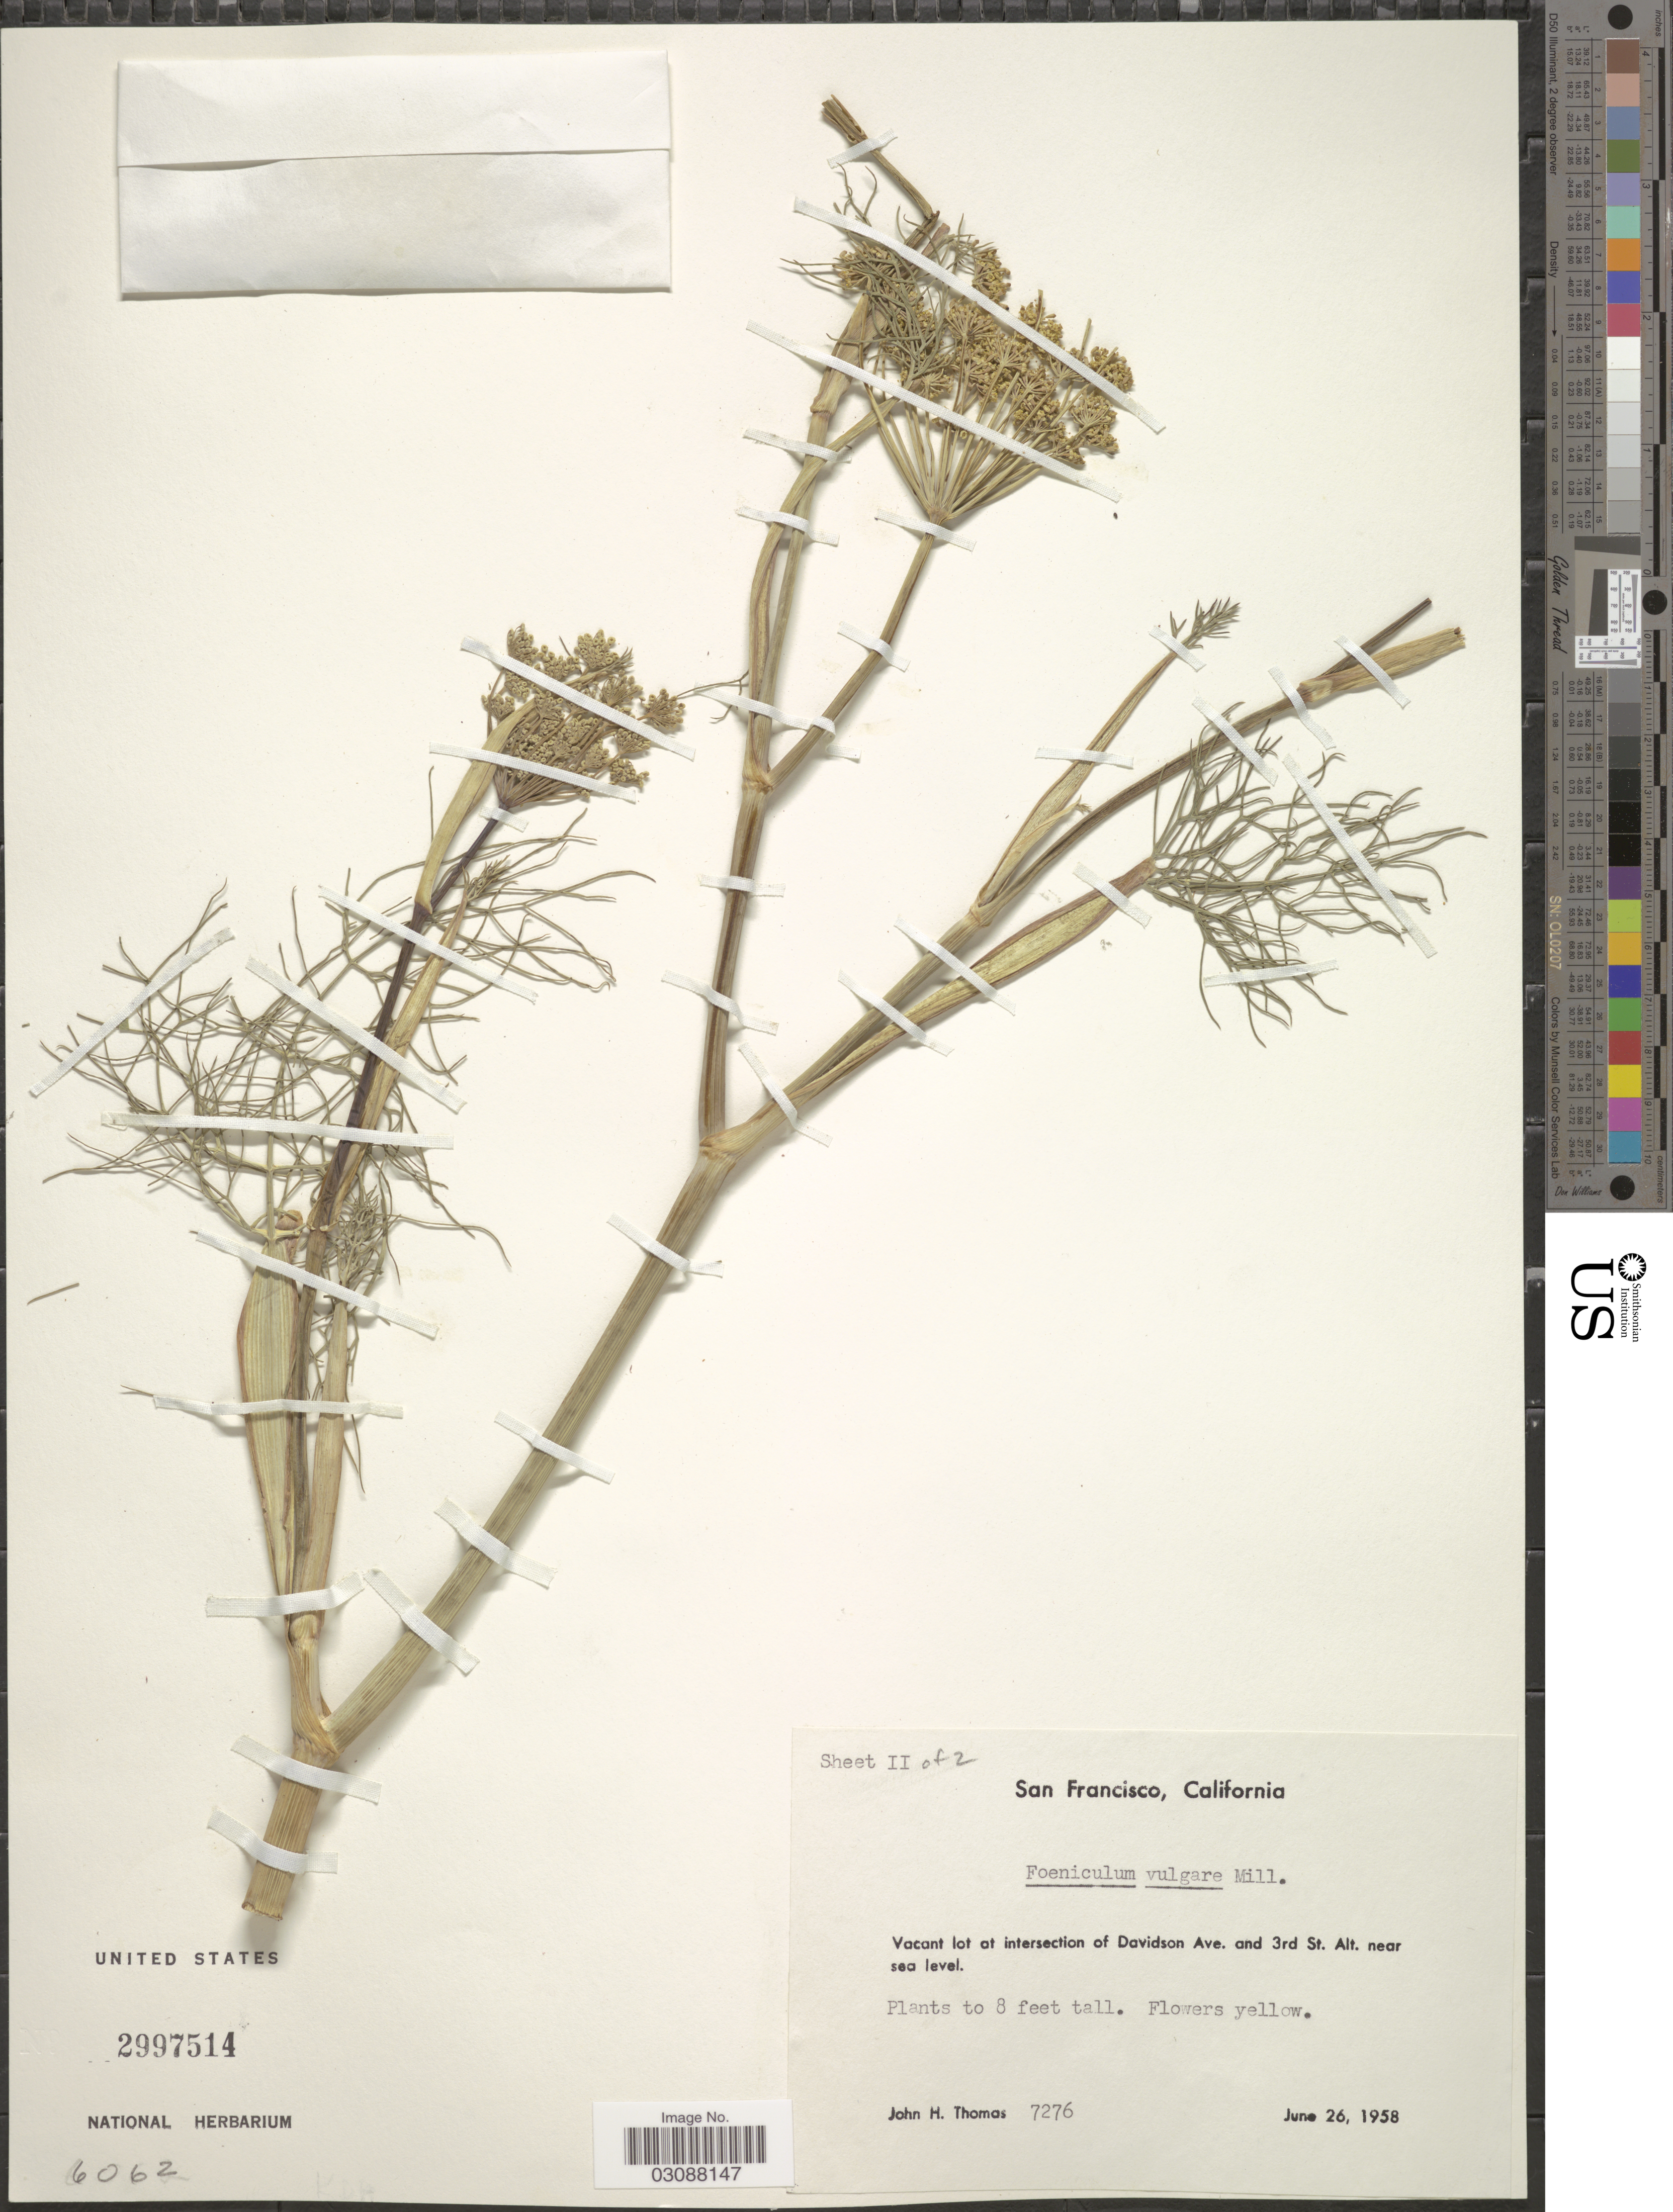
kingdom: Plantae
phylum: Tracheophyta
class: Magnoliopsida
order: Apiales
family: Apiaceae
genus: Foeniculum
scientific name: Foeniculum vulgare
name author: Mill.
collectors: J. H. Thomas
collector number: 7276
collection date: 1958-06-26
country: United States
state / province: California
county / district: San Francisco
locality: San Francisco. Vacant lot at intersection of Davidson Ave. and 3rd St.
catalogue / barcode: US 2997514